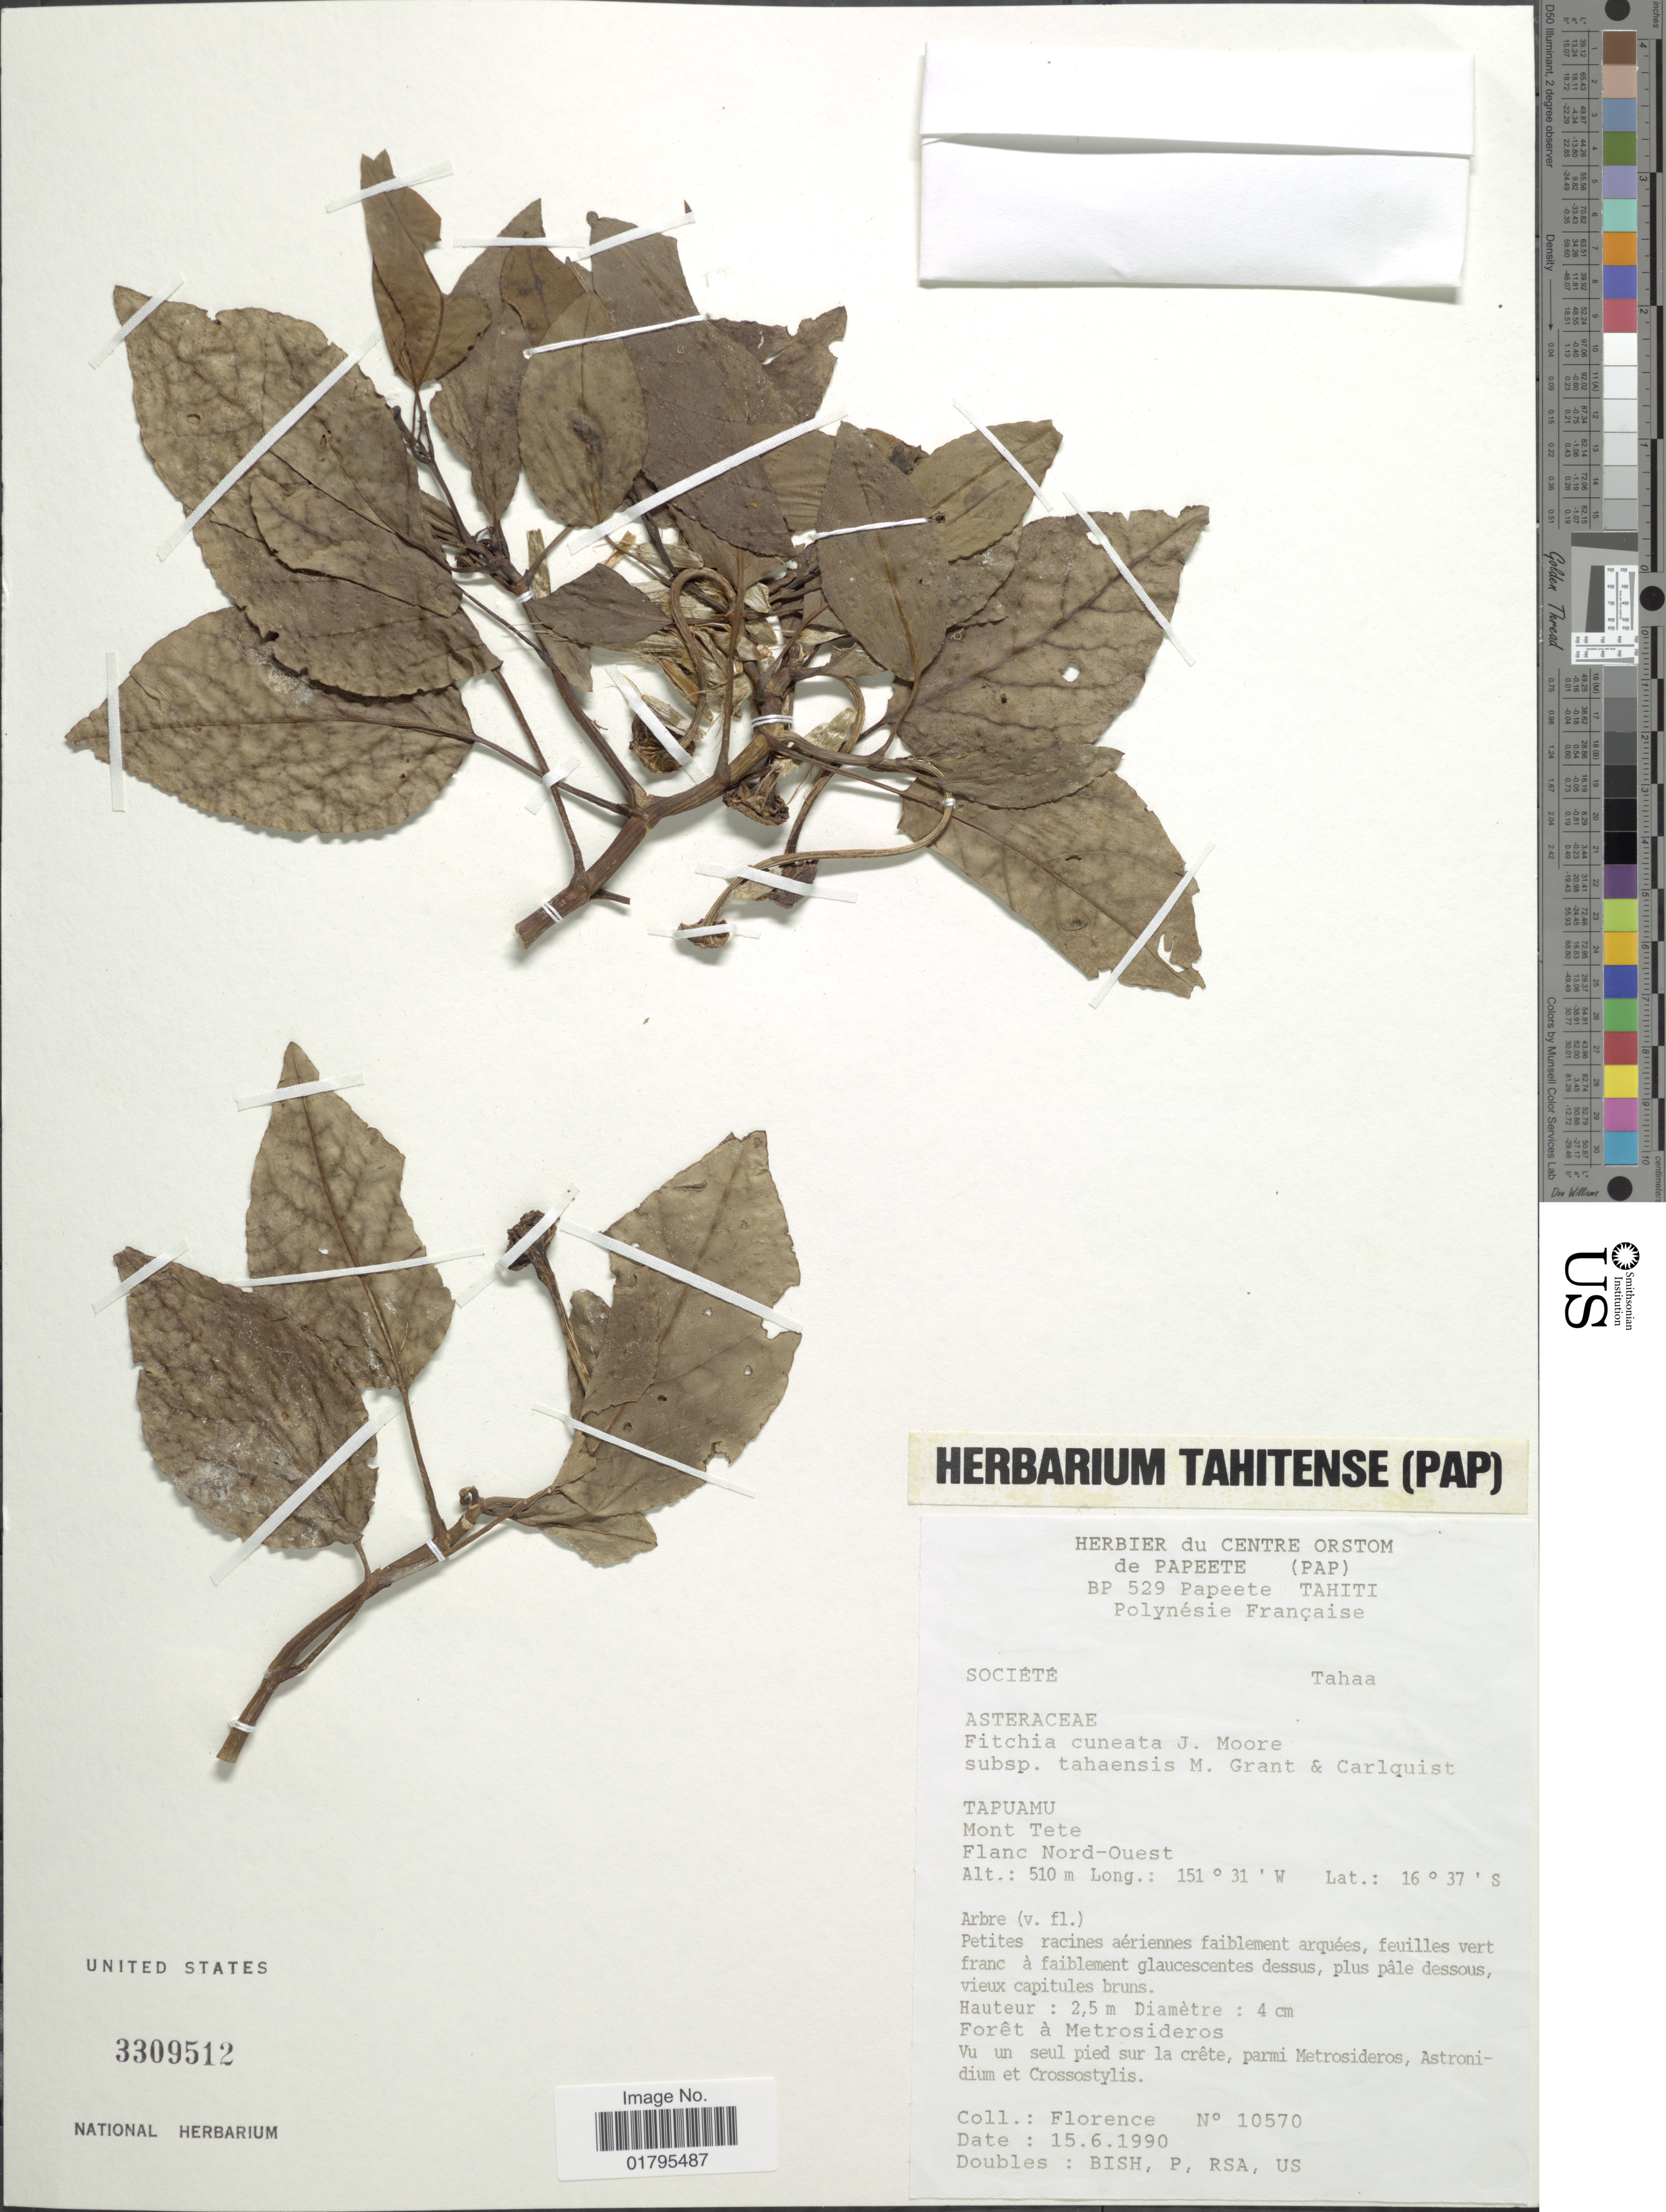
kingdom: Plantae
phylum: Tracheophyta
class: Magnoliopsida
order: Asterales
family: Asteraceae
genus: Fitchia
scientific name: Fitchia cuneata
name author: J.W. Moore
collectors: -. Florence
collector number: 10570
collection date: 1990-06-15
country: French Polynesia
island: Tahaa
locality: Societe, Tahaa, Tapuama, Mont Tete, Flanc Nord-Ouest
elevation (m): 510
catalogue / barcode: US 3309512